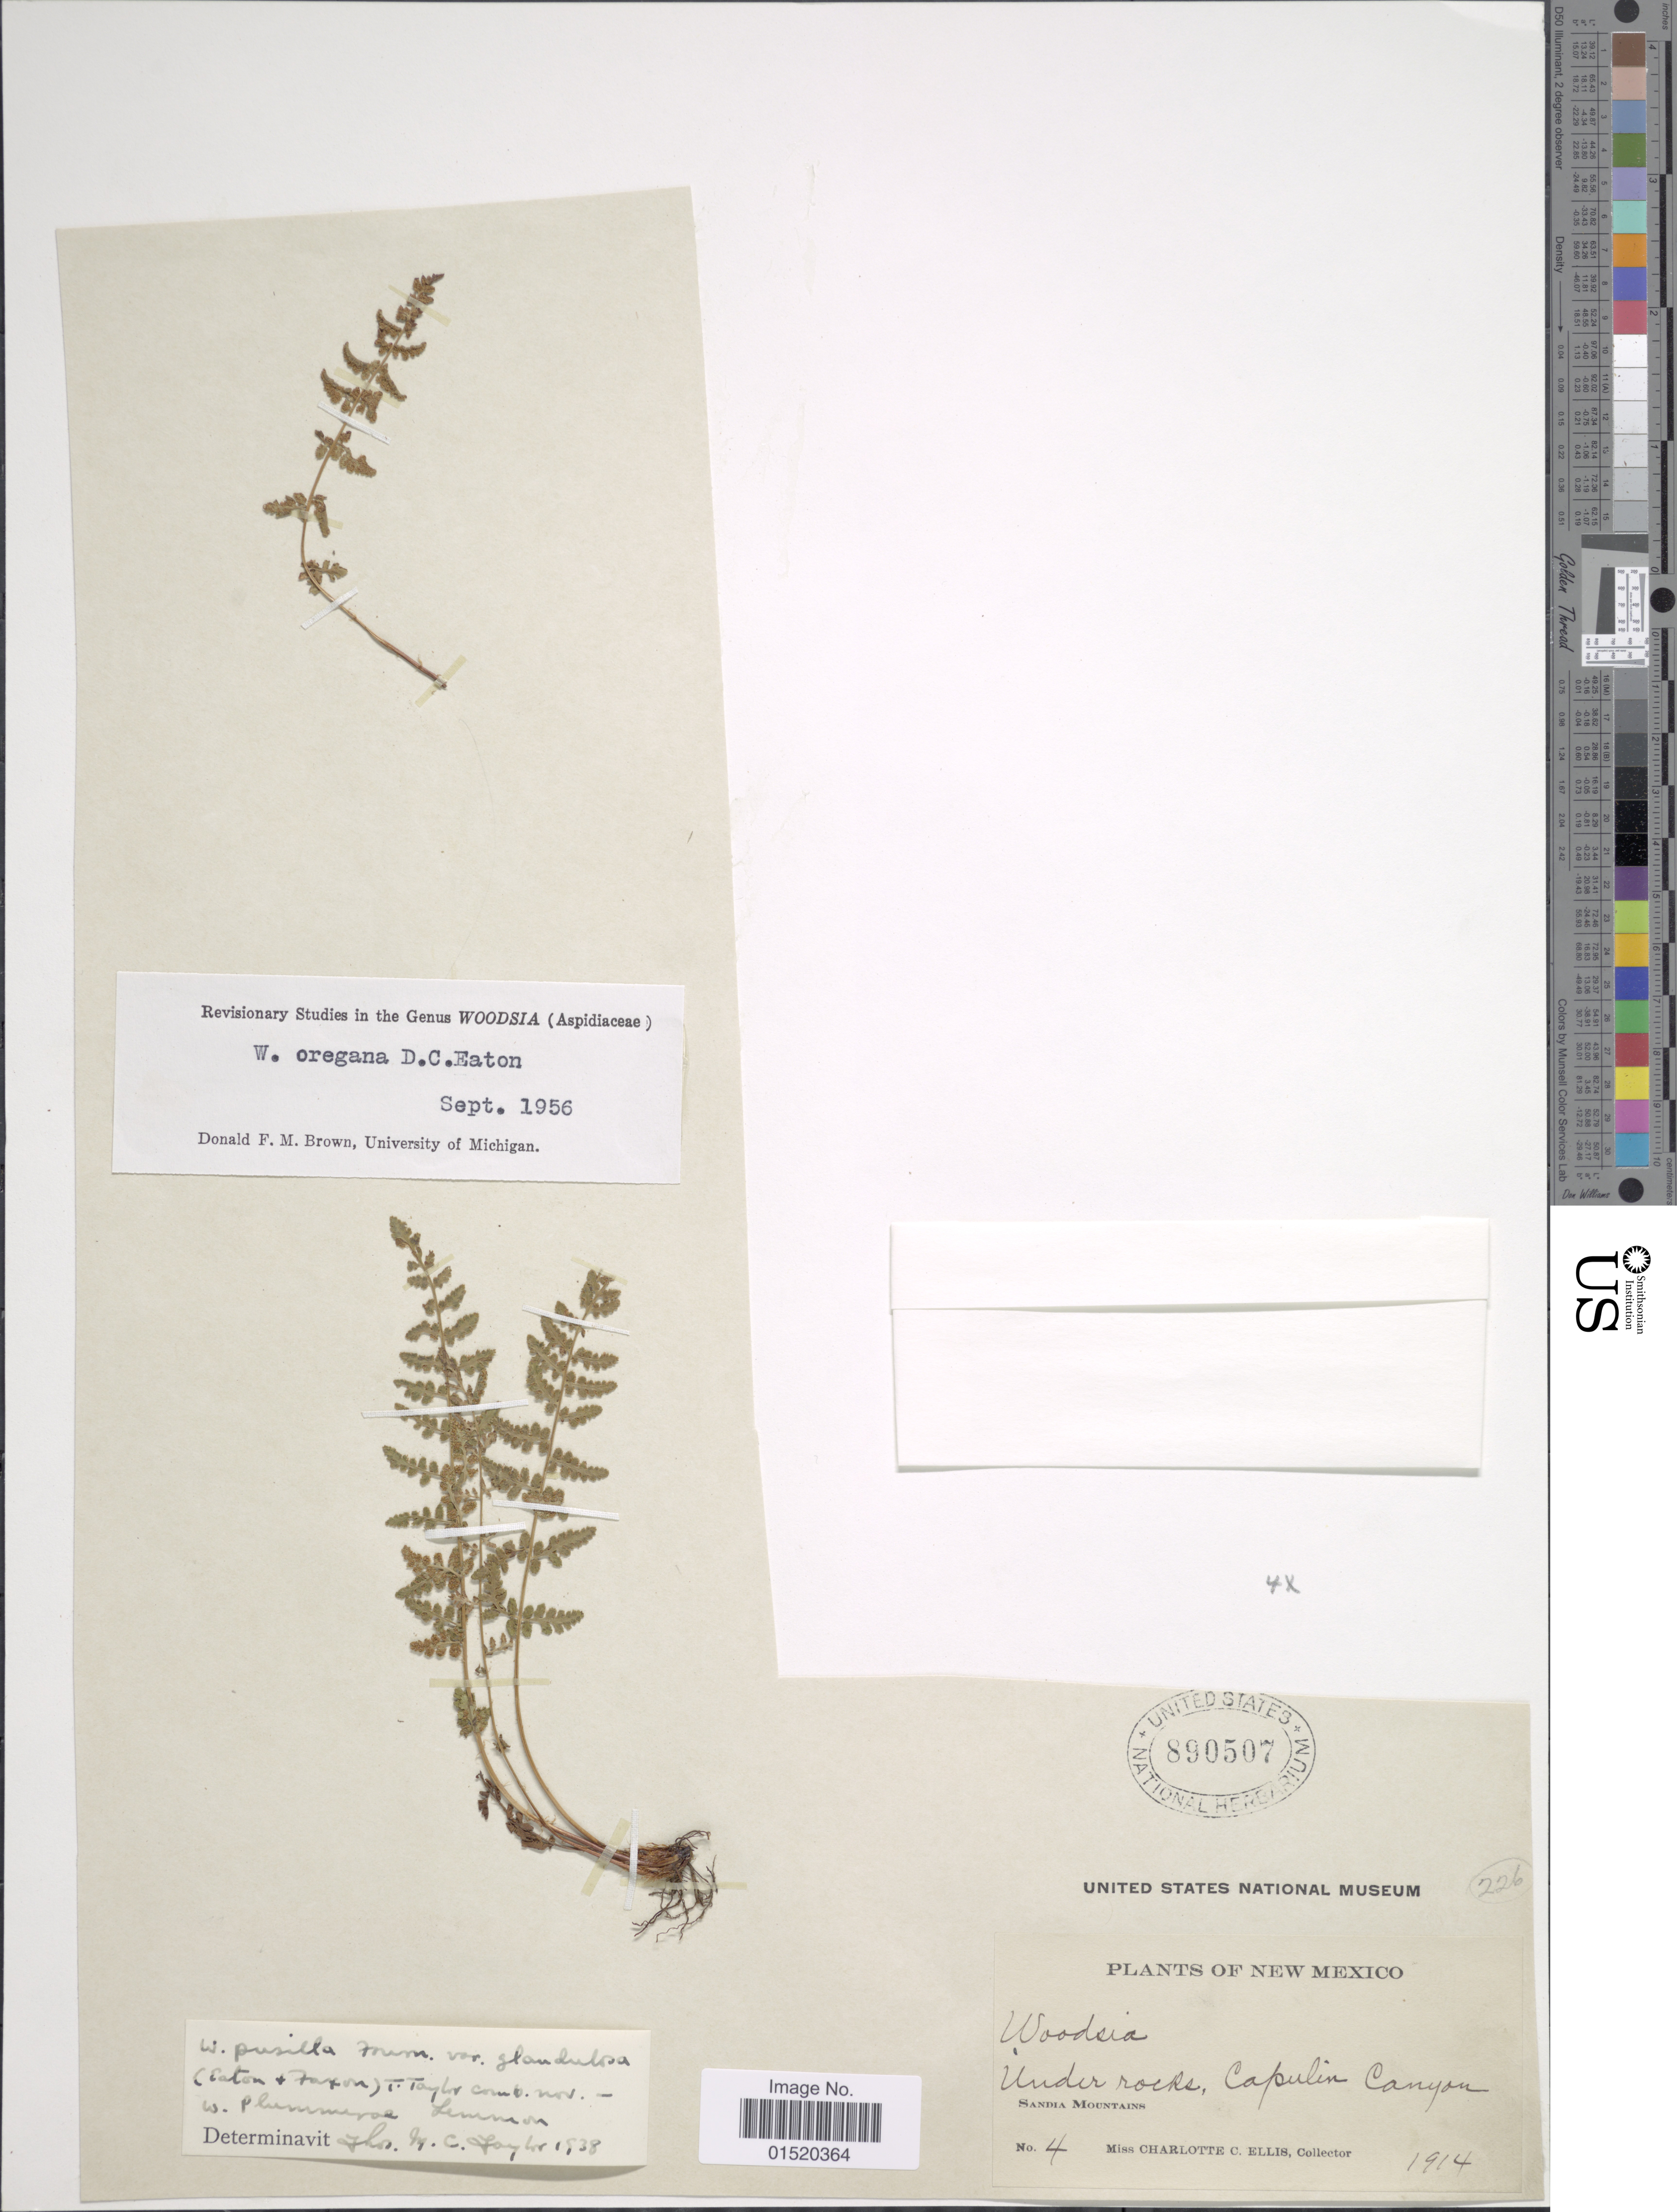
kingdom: Plantae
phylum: Tracheophyta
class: Polypodiopsida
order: Polypodiales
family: Woodsiaceae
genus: Woodsia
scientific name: Woodsia oregana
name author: D.C. Eaton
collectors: C. C. Ellis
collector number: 4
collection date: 1914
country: United States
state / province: New Mexico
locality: Under rocks, Capulin Canyon, Sandia Mountains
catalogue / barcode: US 890507